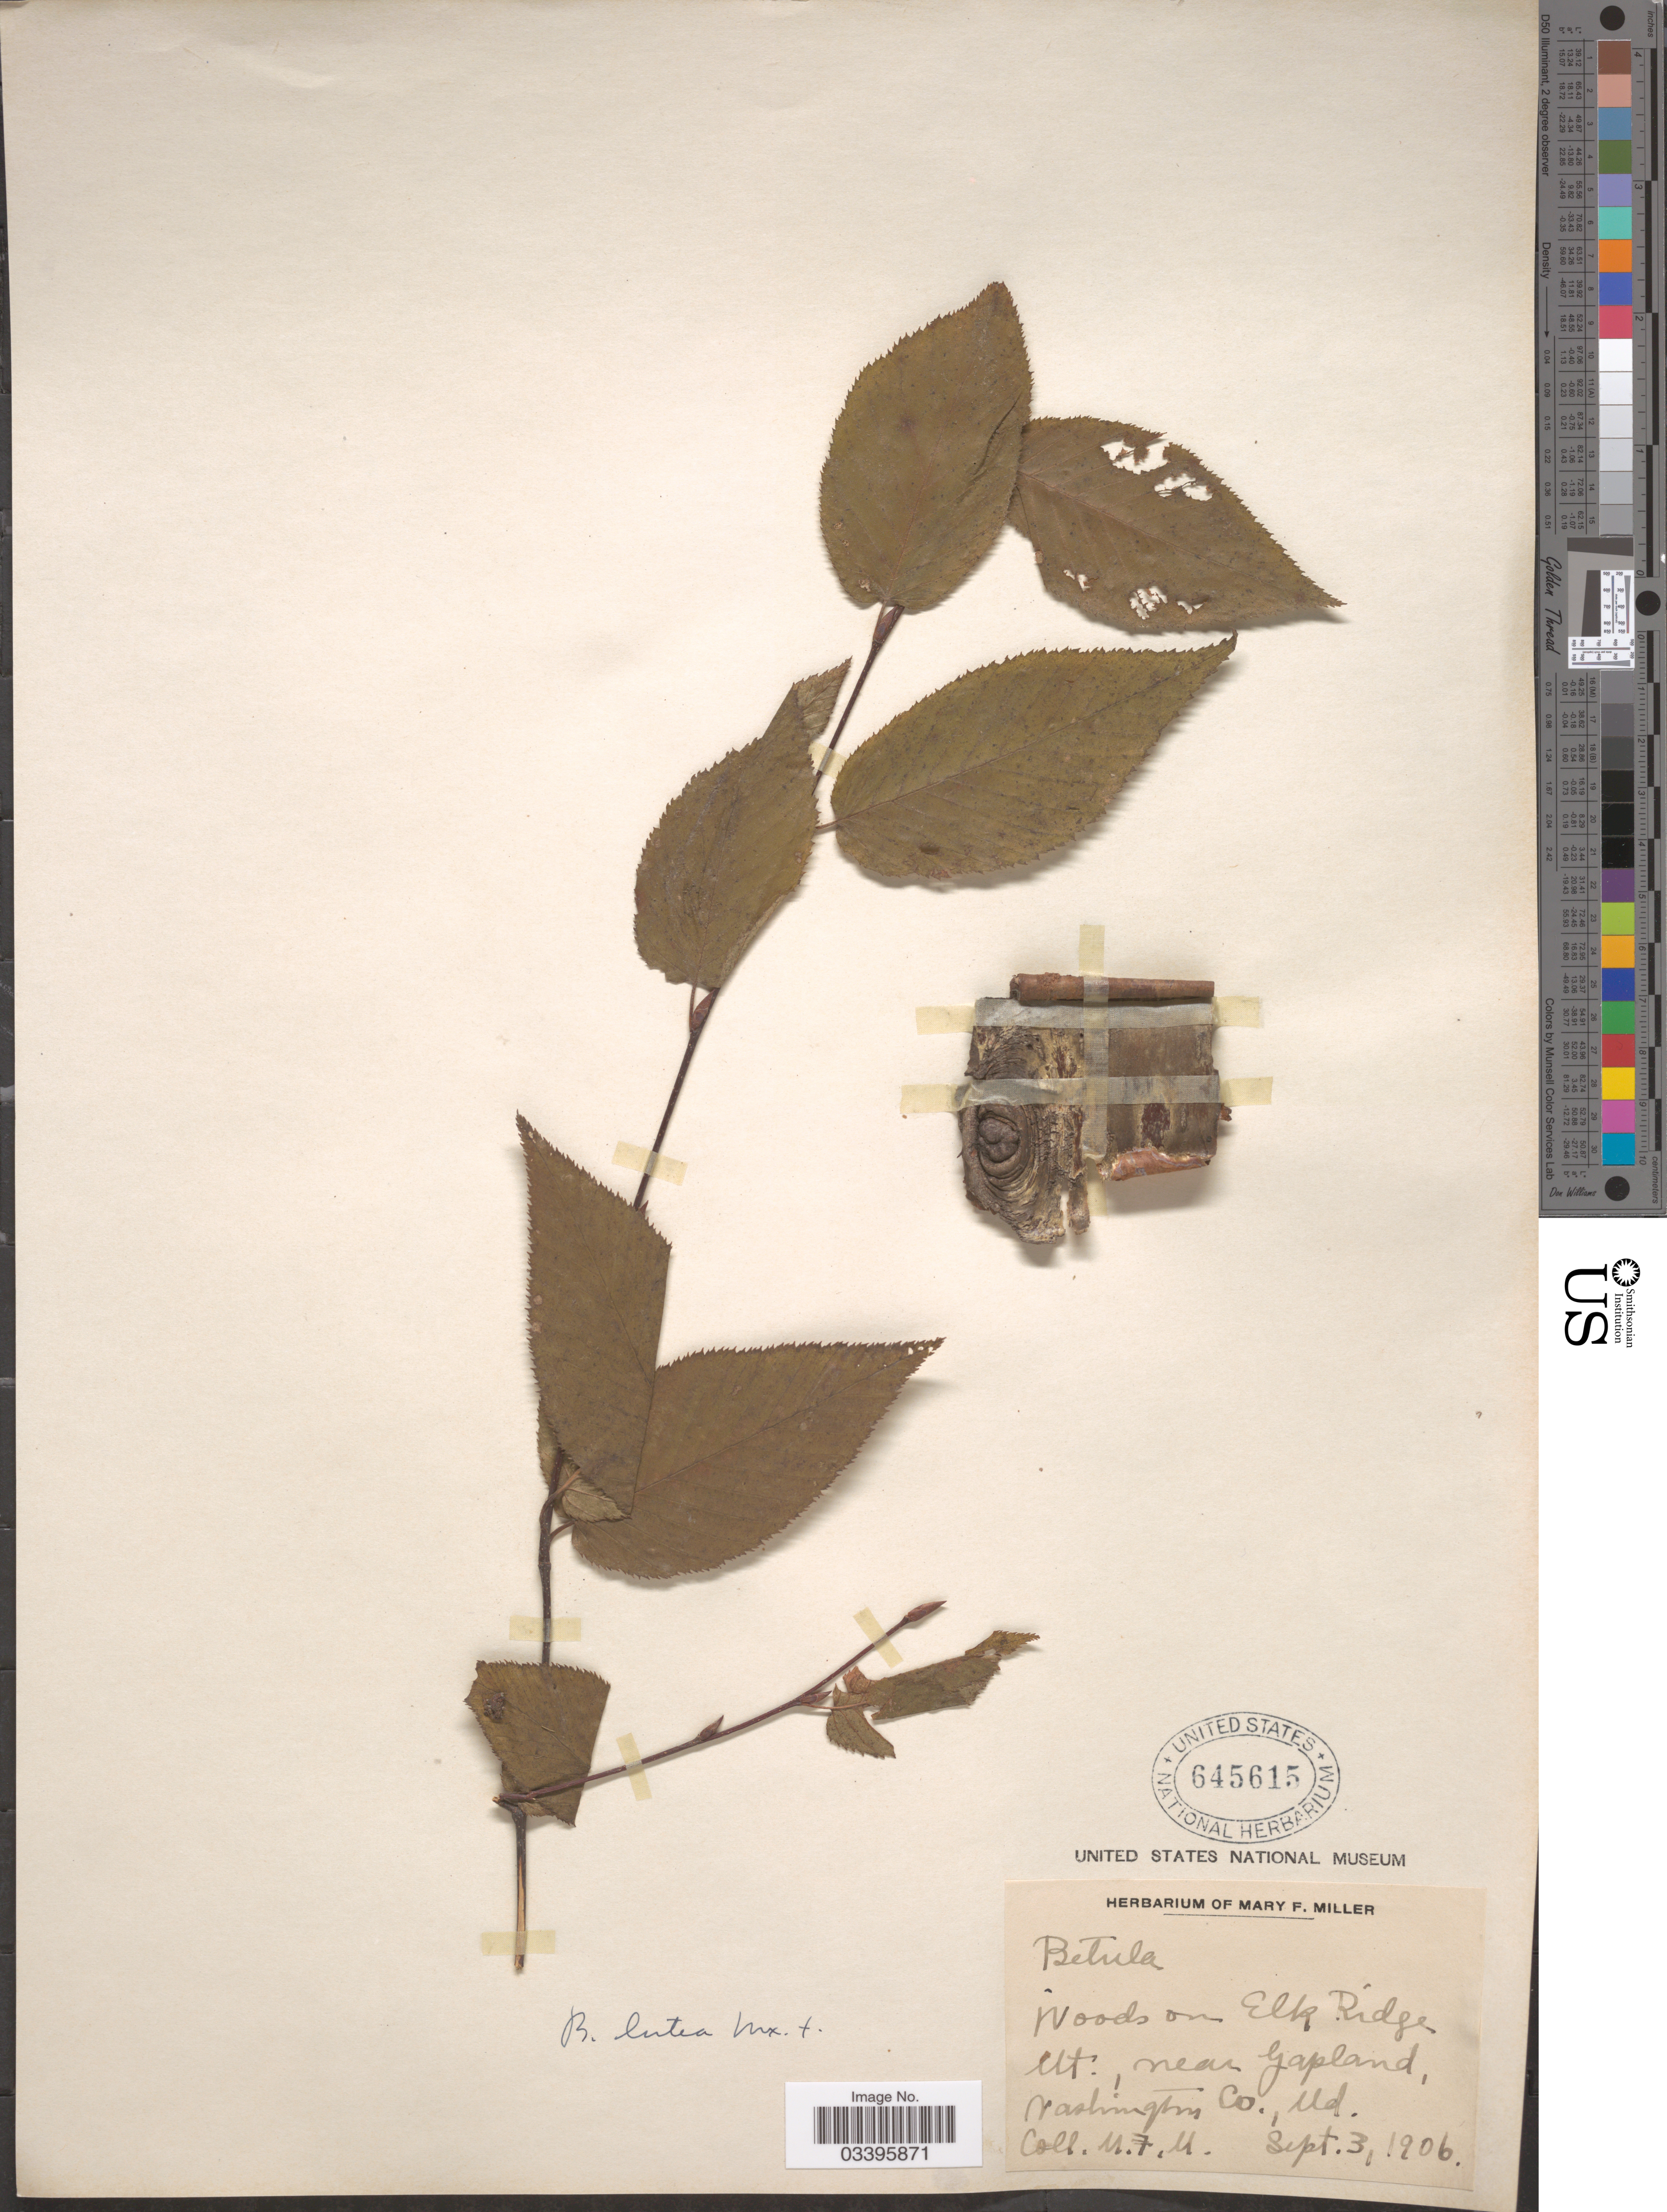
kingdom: Plantae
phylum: Tracheophyta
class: Magnoliopsida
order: Fagales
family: Betulaceae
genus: Betula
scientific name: Betula lutea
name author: F. Michx.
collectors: M. Miller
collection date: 1906-09-03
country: United States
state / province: Maryland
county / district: Washington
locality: Woods on Elk Ridge Mt., near Gapland, Washington Co.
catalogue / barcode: US 645615